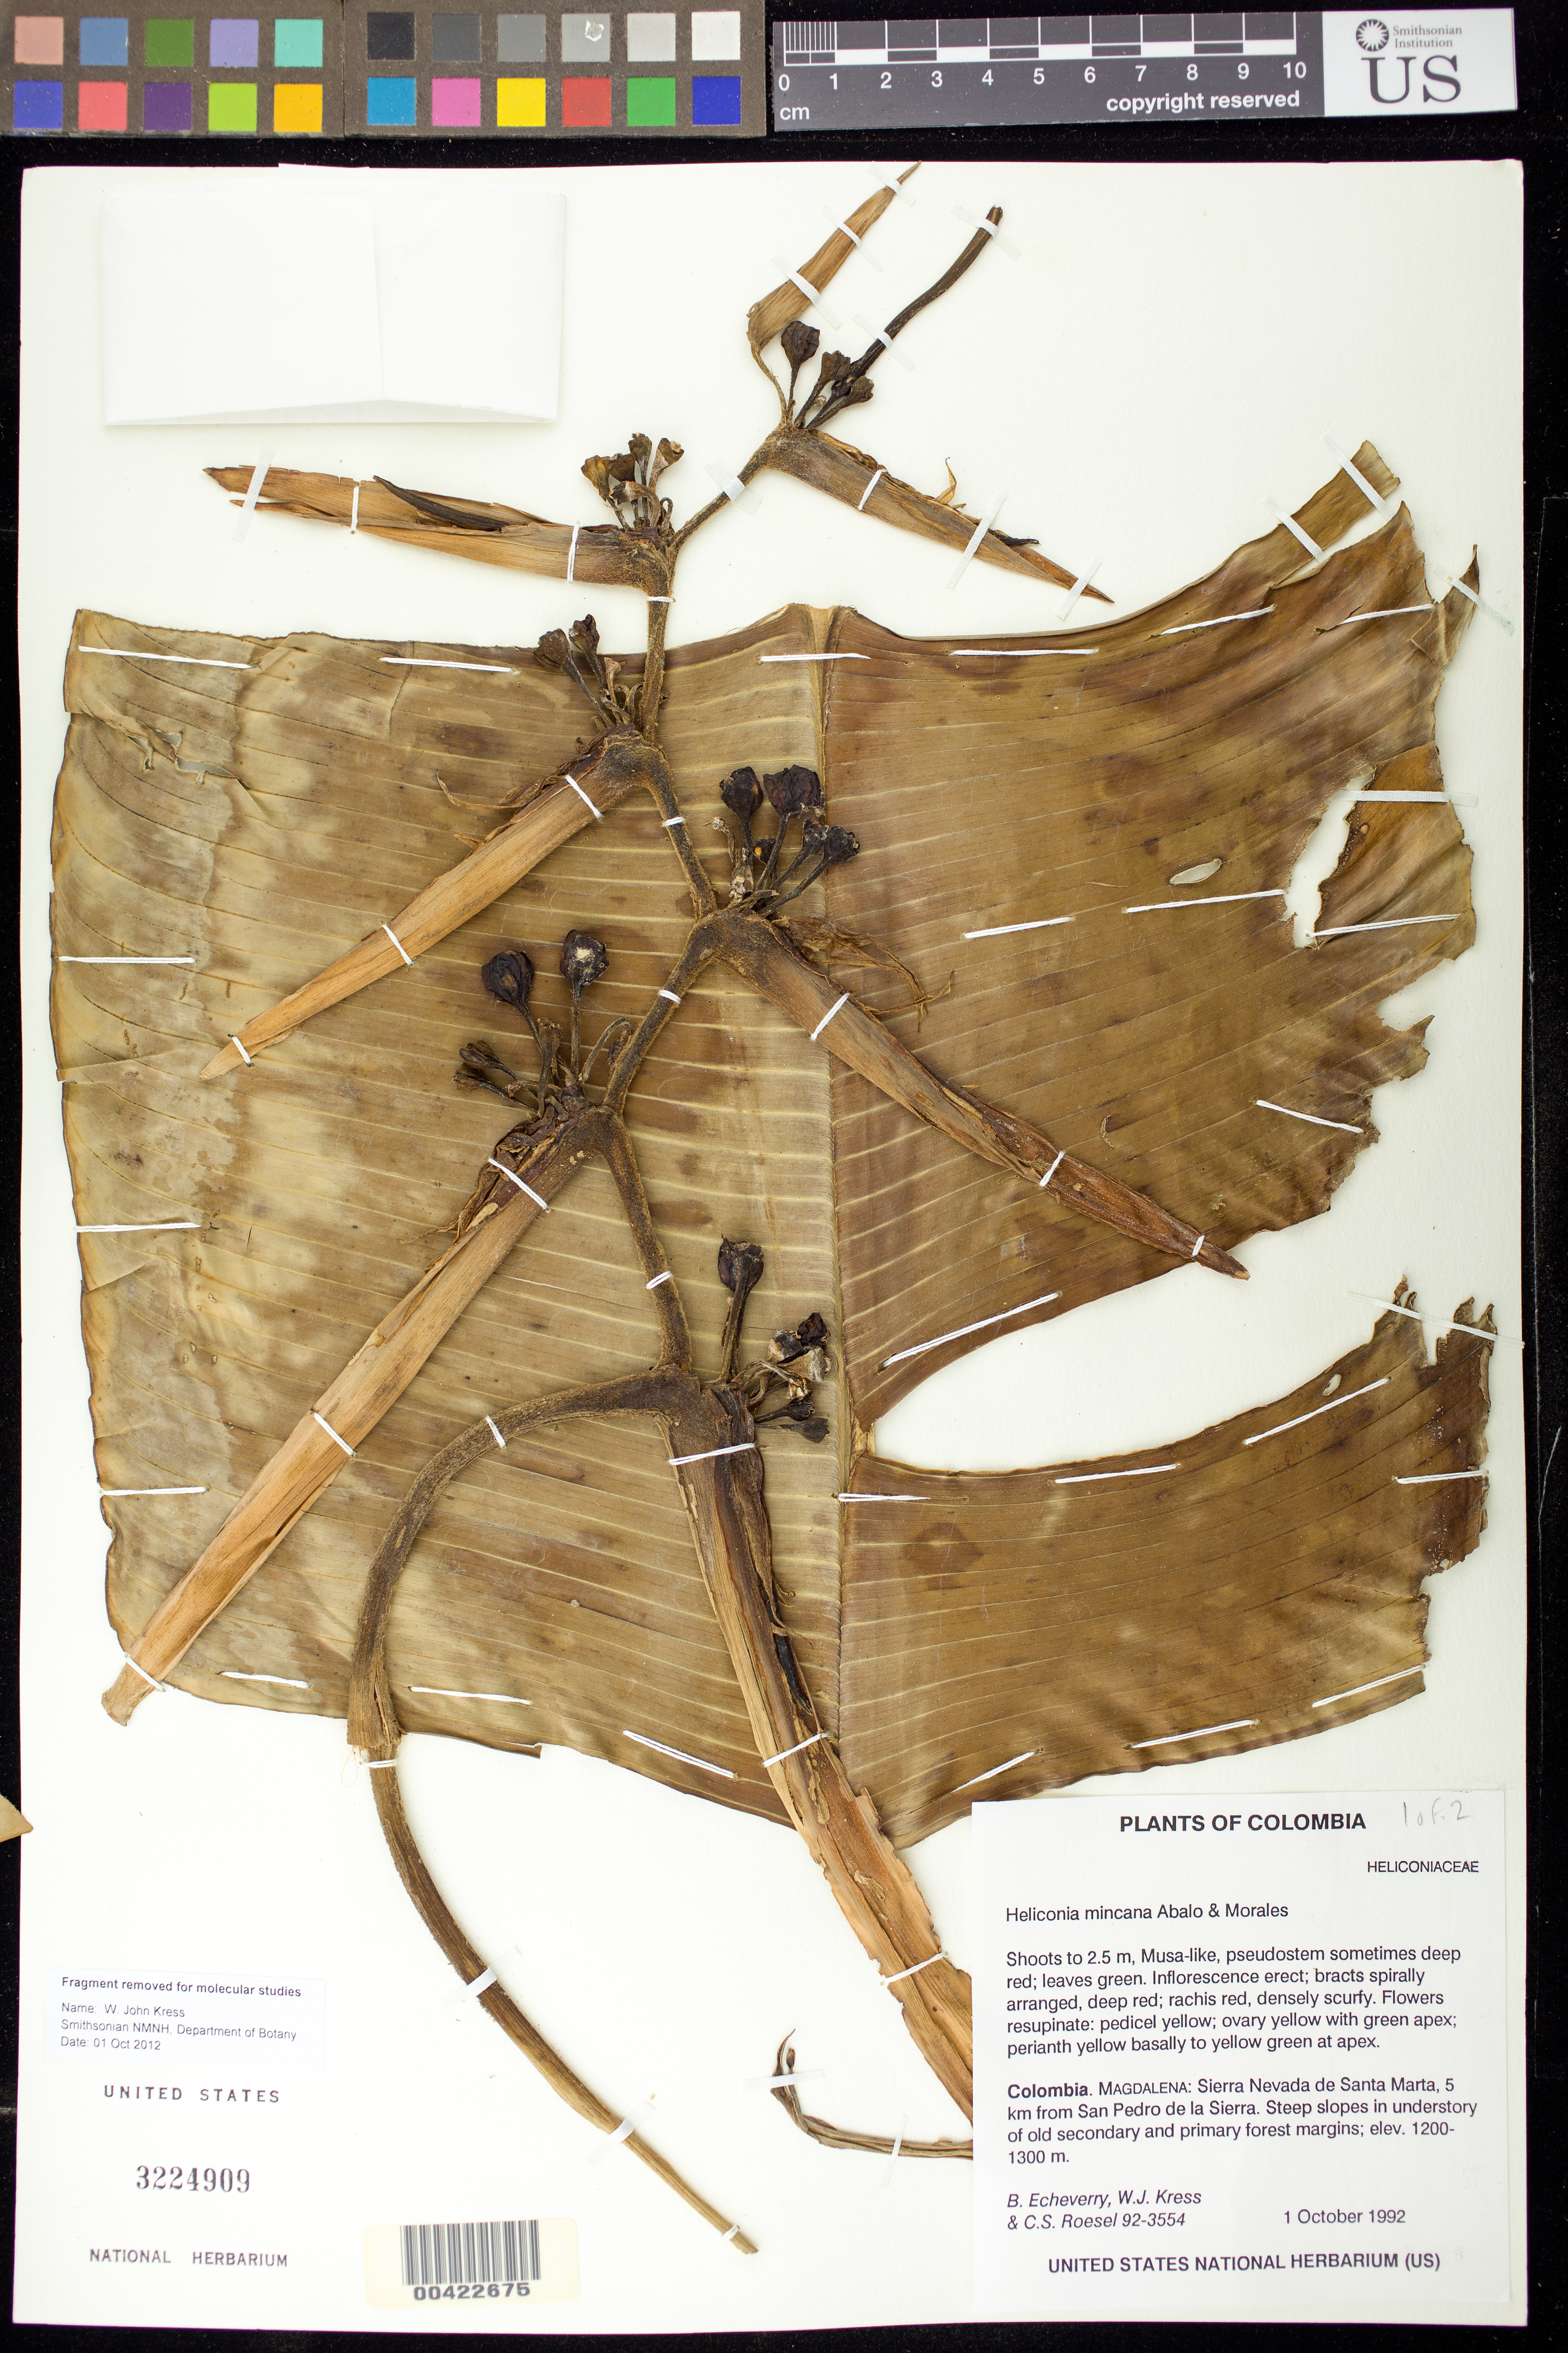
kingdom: Plantae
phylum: Tracheophyta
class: Liliopsida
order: Zingiberales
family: Heliconiaceae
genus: Heliconia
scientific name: Heliconia mincana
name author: Abalo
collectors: B. Echeverry, W. J. Kress & C. S. Roesel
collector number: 92-3554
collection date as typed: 01 Oct 1992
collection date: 1992-10-01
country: Colombia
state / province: Magdalena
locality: Sierra Nevada de Santa Marta, from San Pedro de La Sierra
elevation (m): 1200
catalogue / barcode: US 3224909